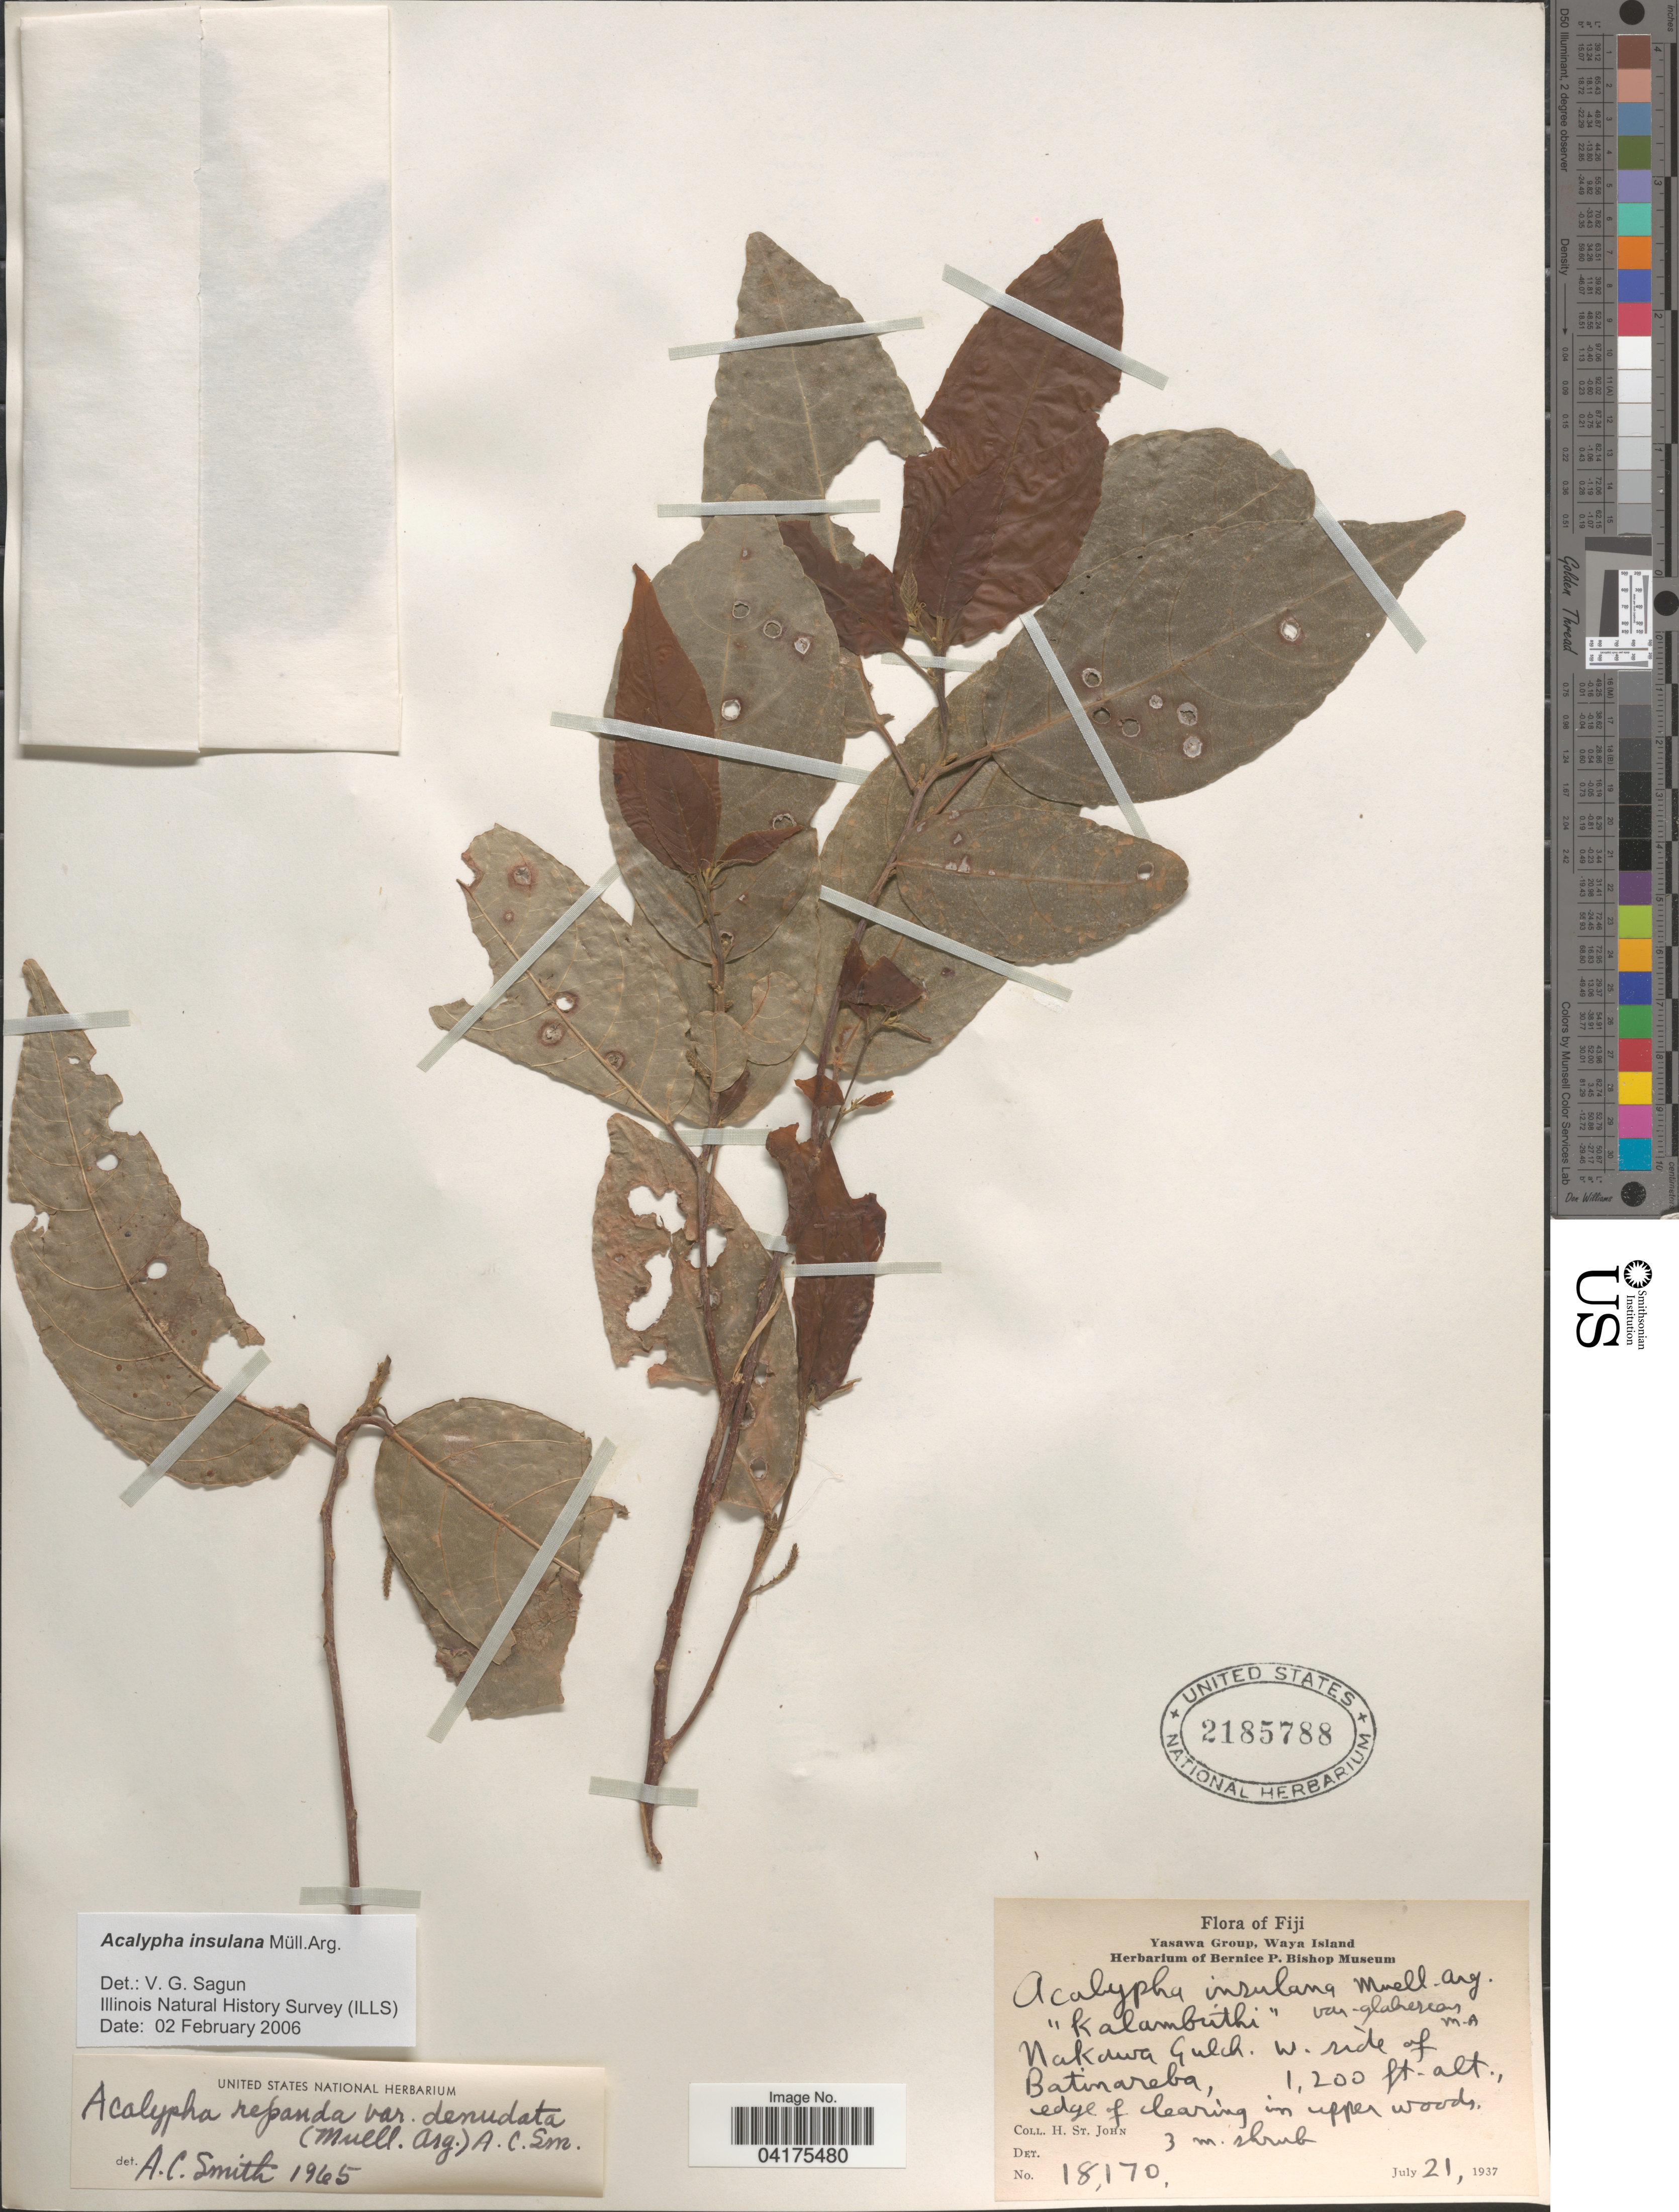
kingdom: Plantae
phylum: Tracheophyta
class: Magnoliopsida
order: Malpighiales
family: Euphorbiaceae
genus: Acalypha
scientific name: Acalypha insulana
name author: Müll. Arg.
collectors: H. St. John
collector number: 18170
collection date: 1937-07-21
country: Fiji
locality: Yasawa Group, Waya Island. Nakawa Gulch, w. side of Batinareba, edge of clearing in upper woods.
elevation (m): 366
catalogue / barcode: US 2185788